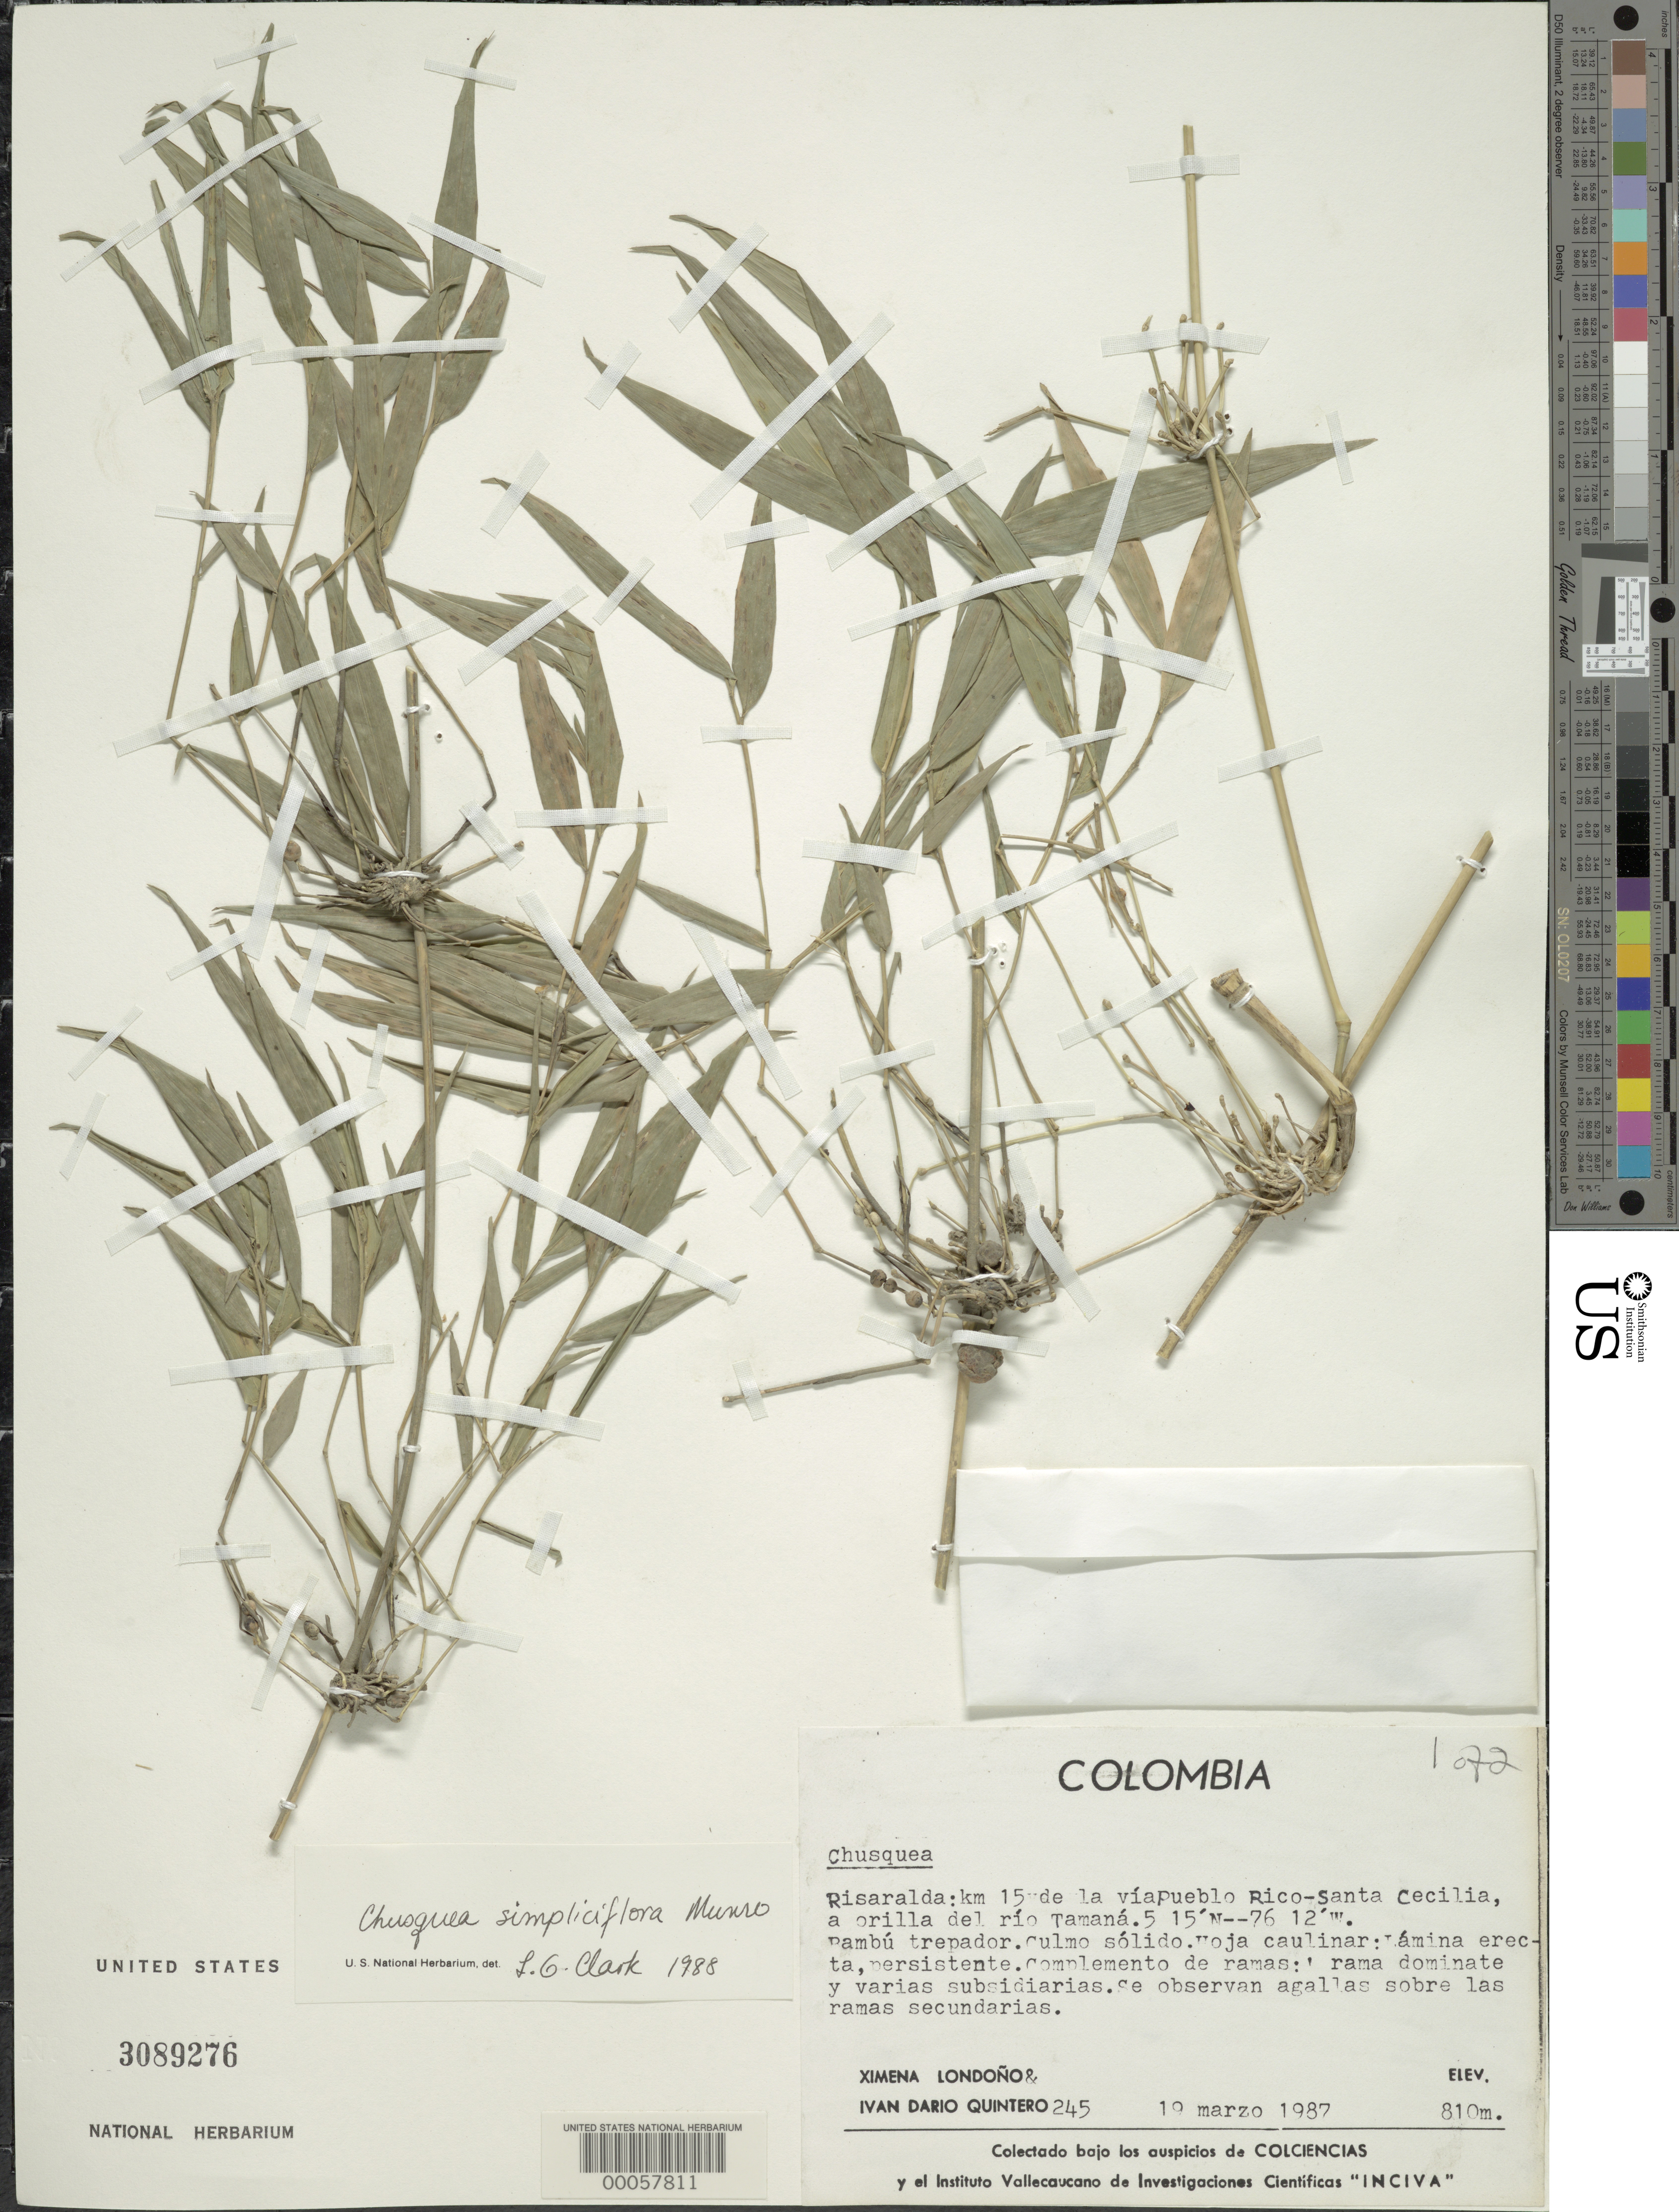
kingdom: Plantae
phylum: Tracheophyta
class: Liliopsida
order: Poales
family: Poaceae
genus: Chusquea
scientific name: Chusquea simpliciflora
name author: Munro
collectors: X. Londoño & I. Quintero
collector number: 245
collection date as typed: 19 Mar 1987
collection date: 1987-03-19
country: Colombia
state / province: Risaralda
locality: Km 15 of the Pueblo Rico-Santa Cecilia road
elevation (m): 810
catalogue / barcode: US 3089276